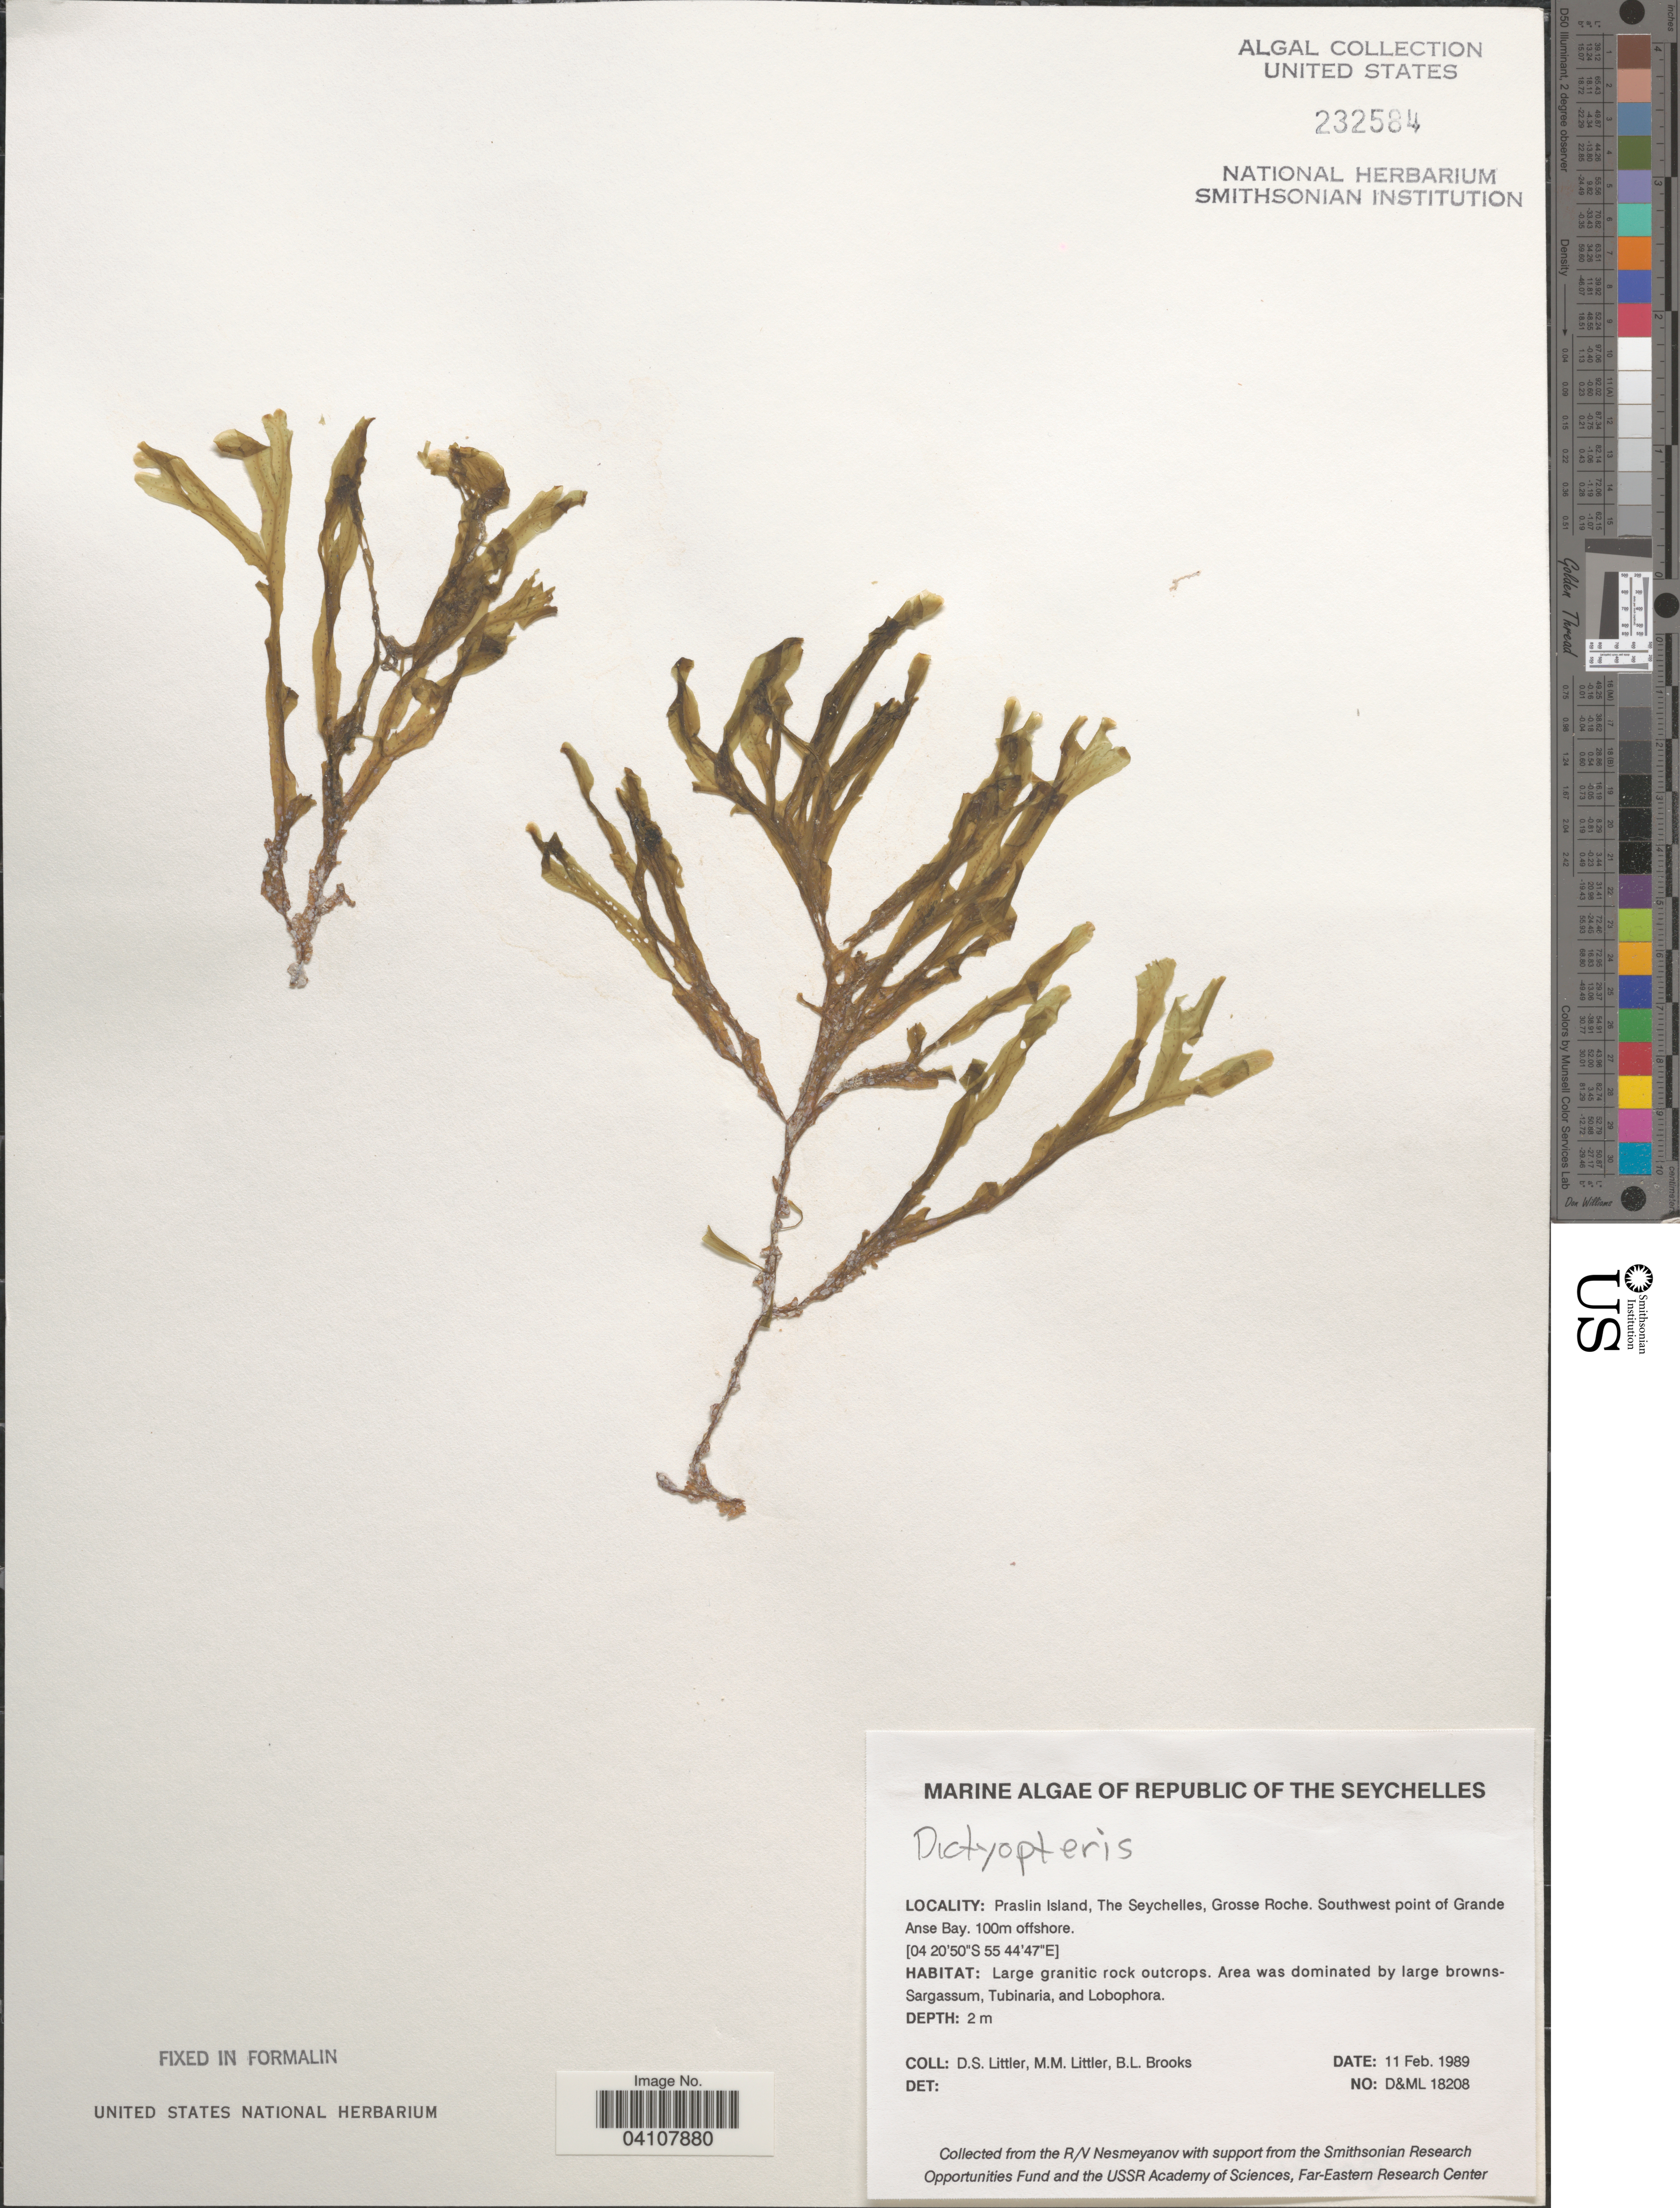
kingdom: Chromista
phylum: Ochrophyta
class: Phaeophyceae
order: Dictyotales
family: Dictyotaceae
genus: Dictyopteris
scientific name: Dictyopteris sp.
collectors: D. S. Littler & B. Brooks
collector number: D&ML18208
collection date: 1989-02-11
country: Seychelles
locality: Republic of the Seychelles. Praslin Island, Grosse Roche. Southwest point of Grande Anse Bay. 100m offshore.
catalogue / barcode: US 232584